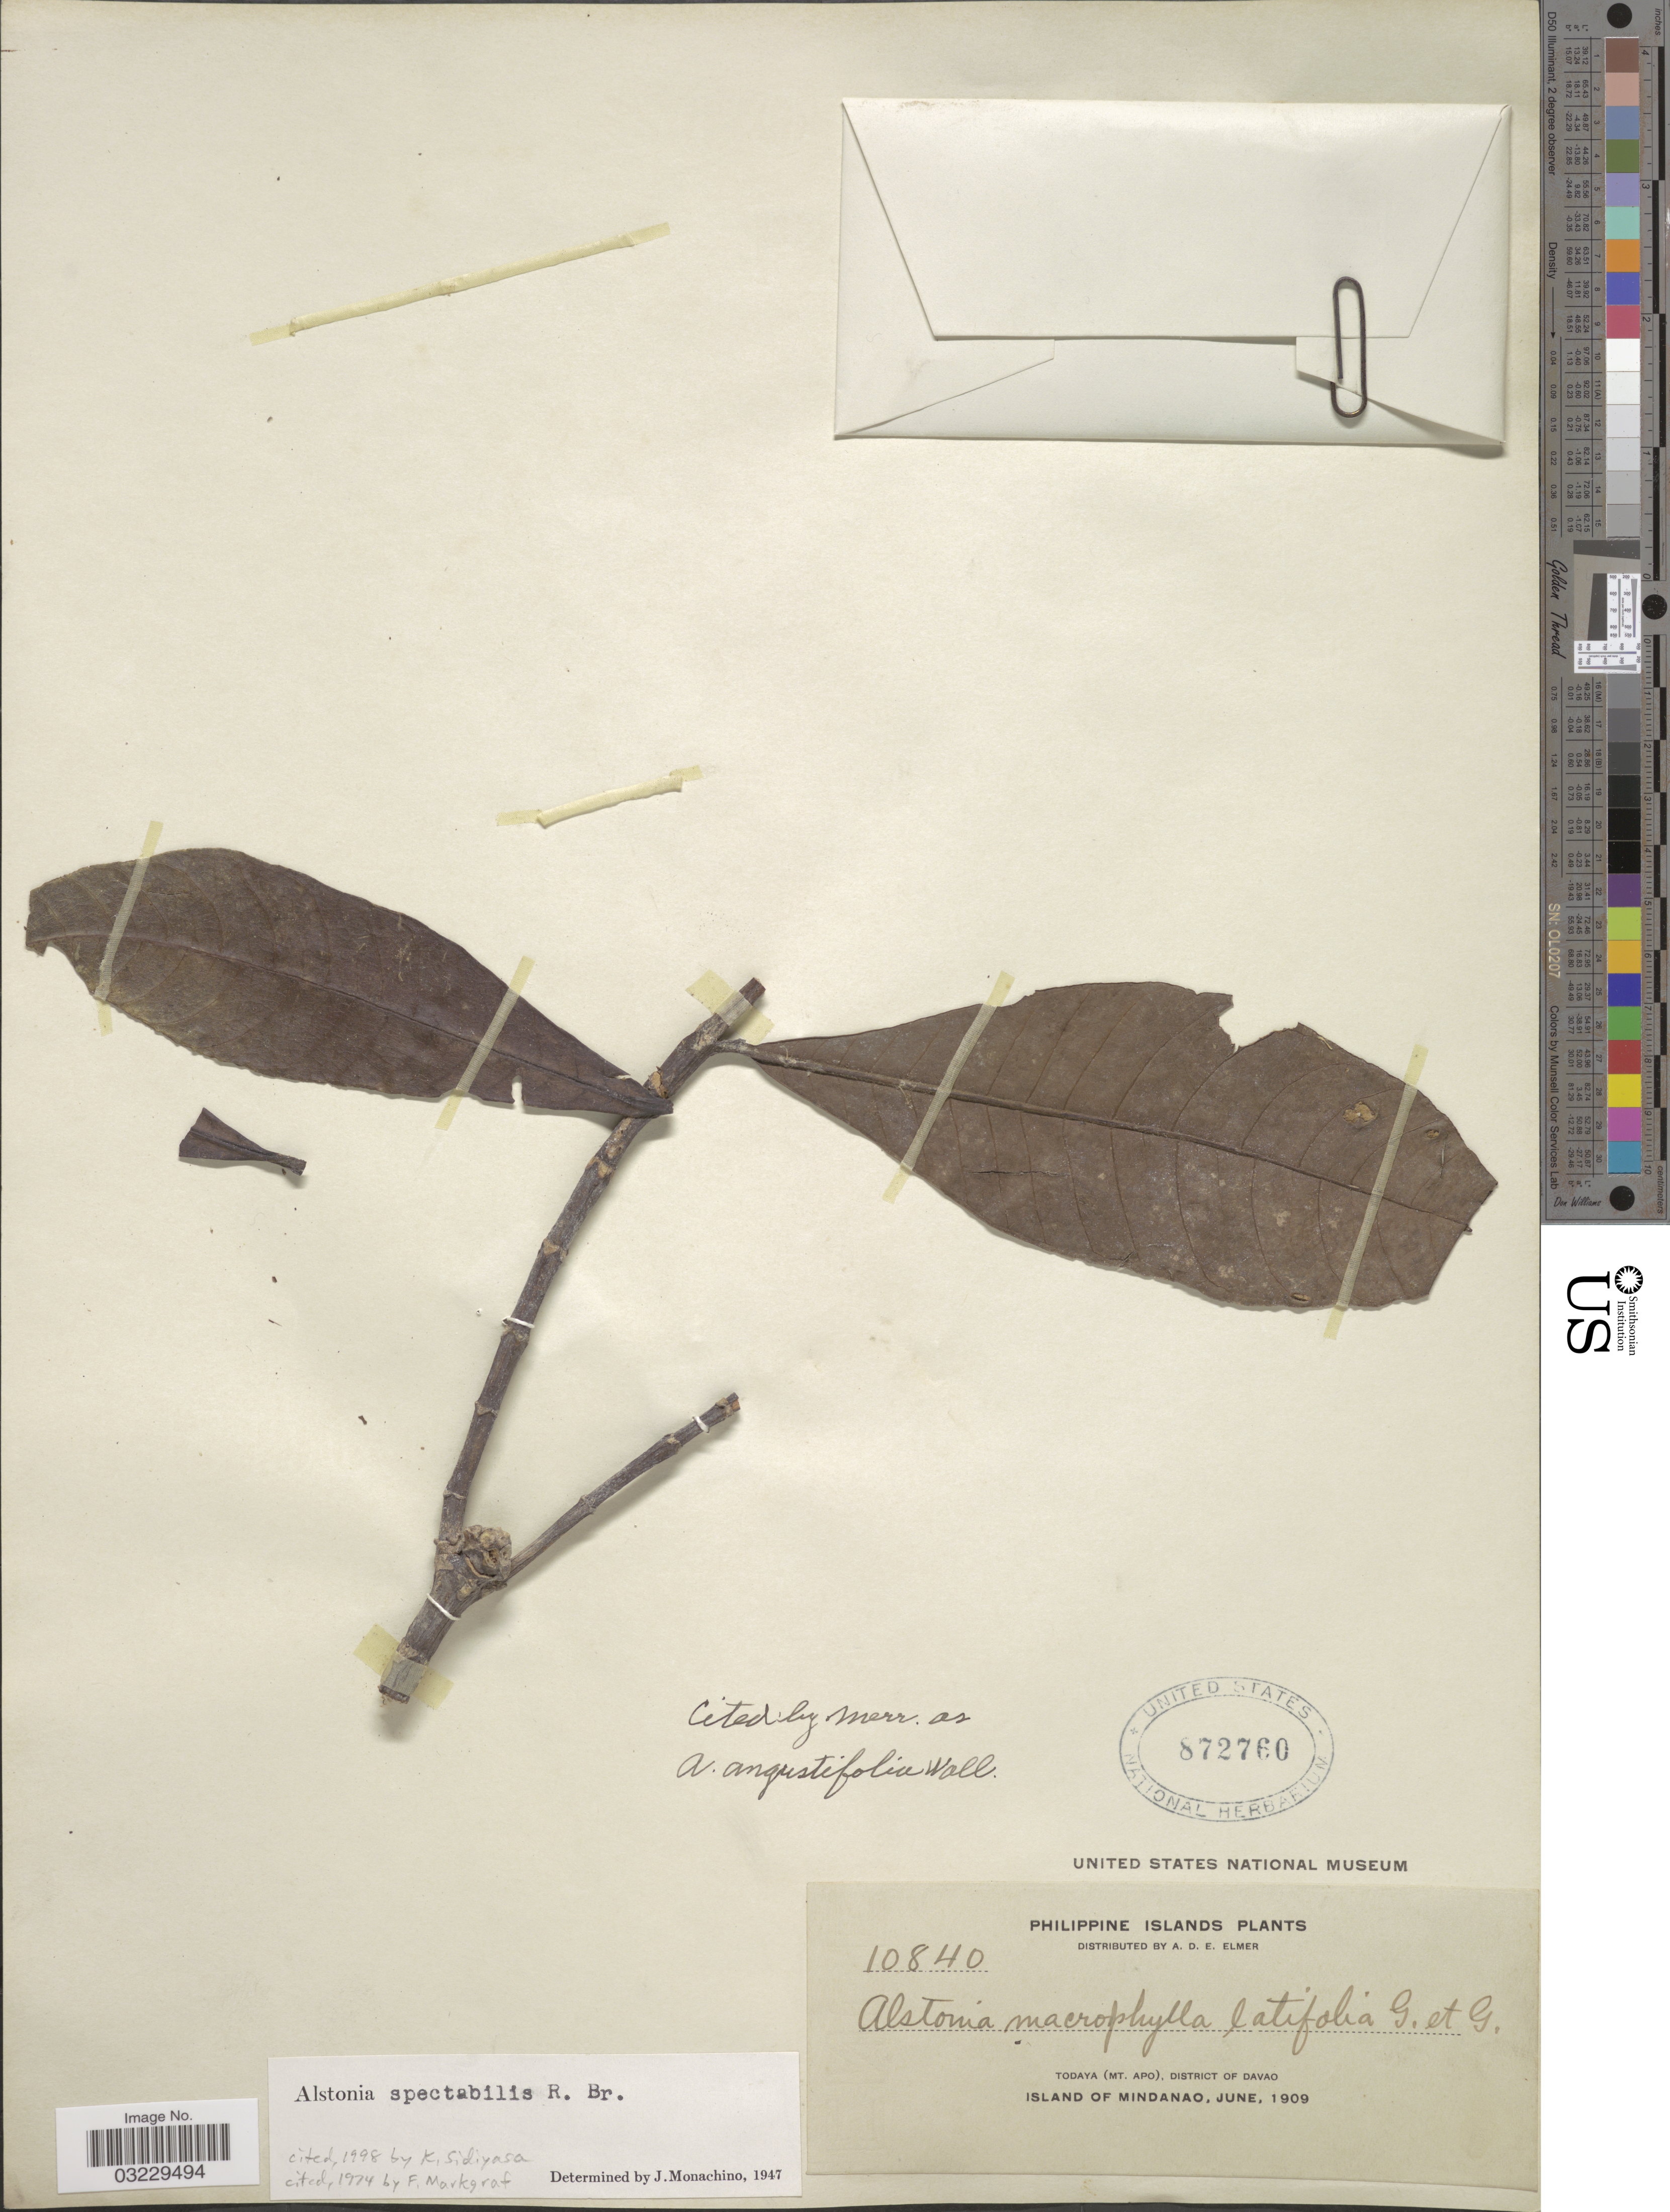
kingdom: Plantae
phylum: Tracheophyta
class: Magnoliopsida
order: Gentianales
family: Apocynaceae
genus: Alstonia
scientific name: Alstonia spectabilis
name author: R. Br.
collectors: A. D. E. Elmer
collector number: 10840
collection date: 1909-06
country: Philippines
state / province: Davao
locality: Philippine Islands, Todaya (Mt. Apo), District of Davao, Island of Mindanao.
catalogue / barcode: US 872760